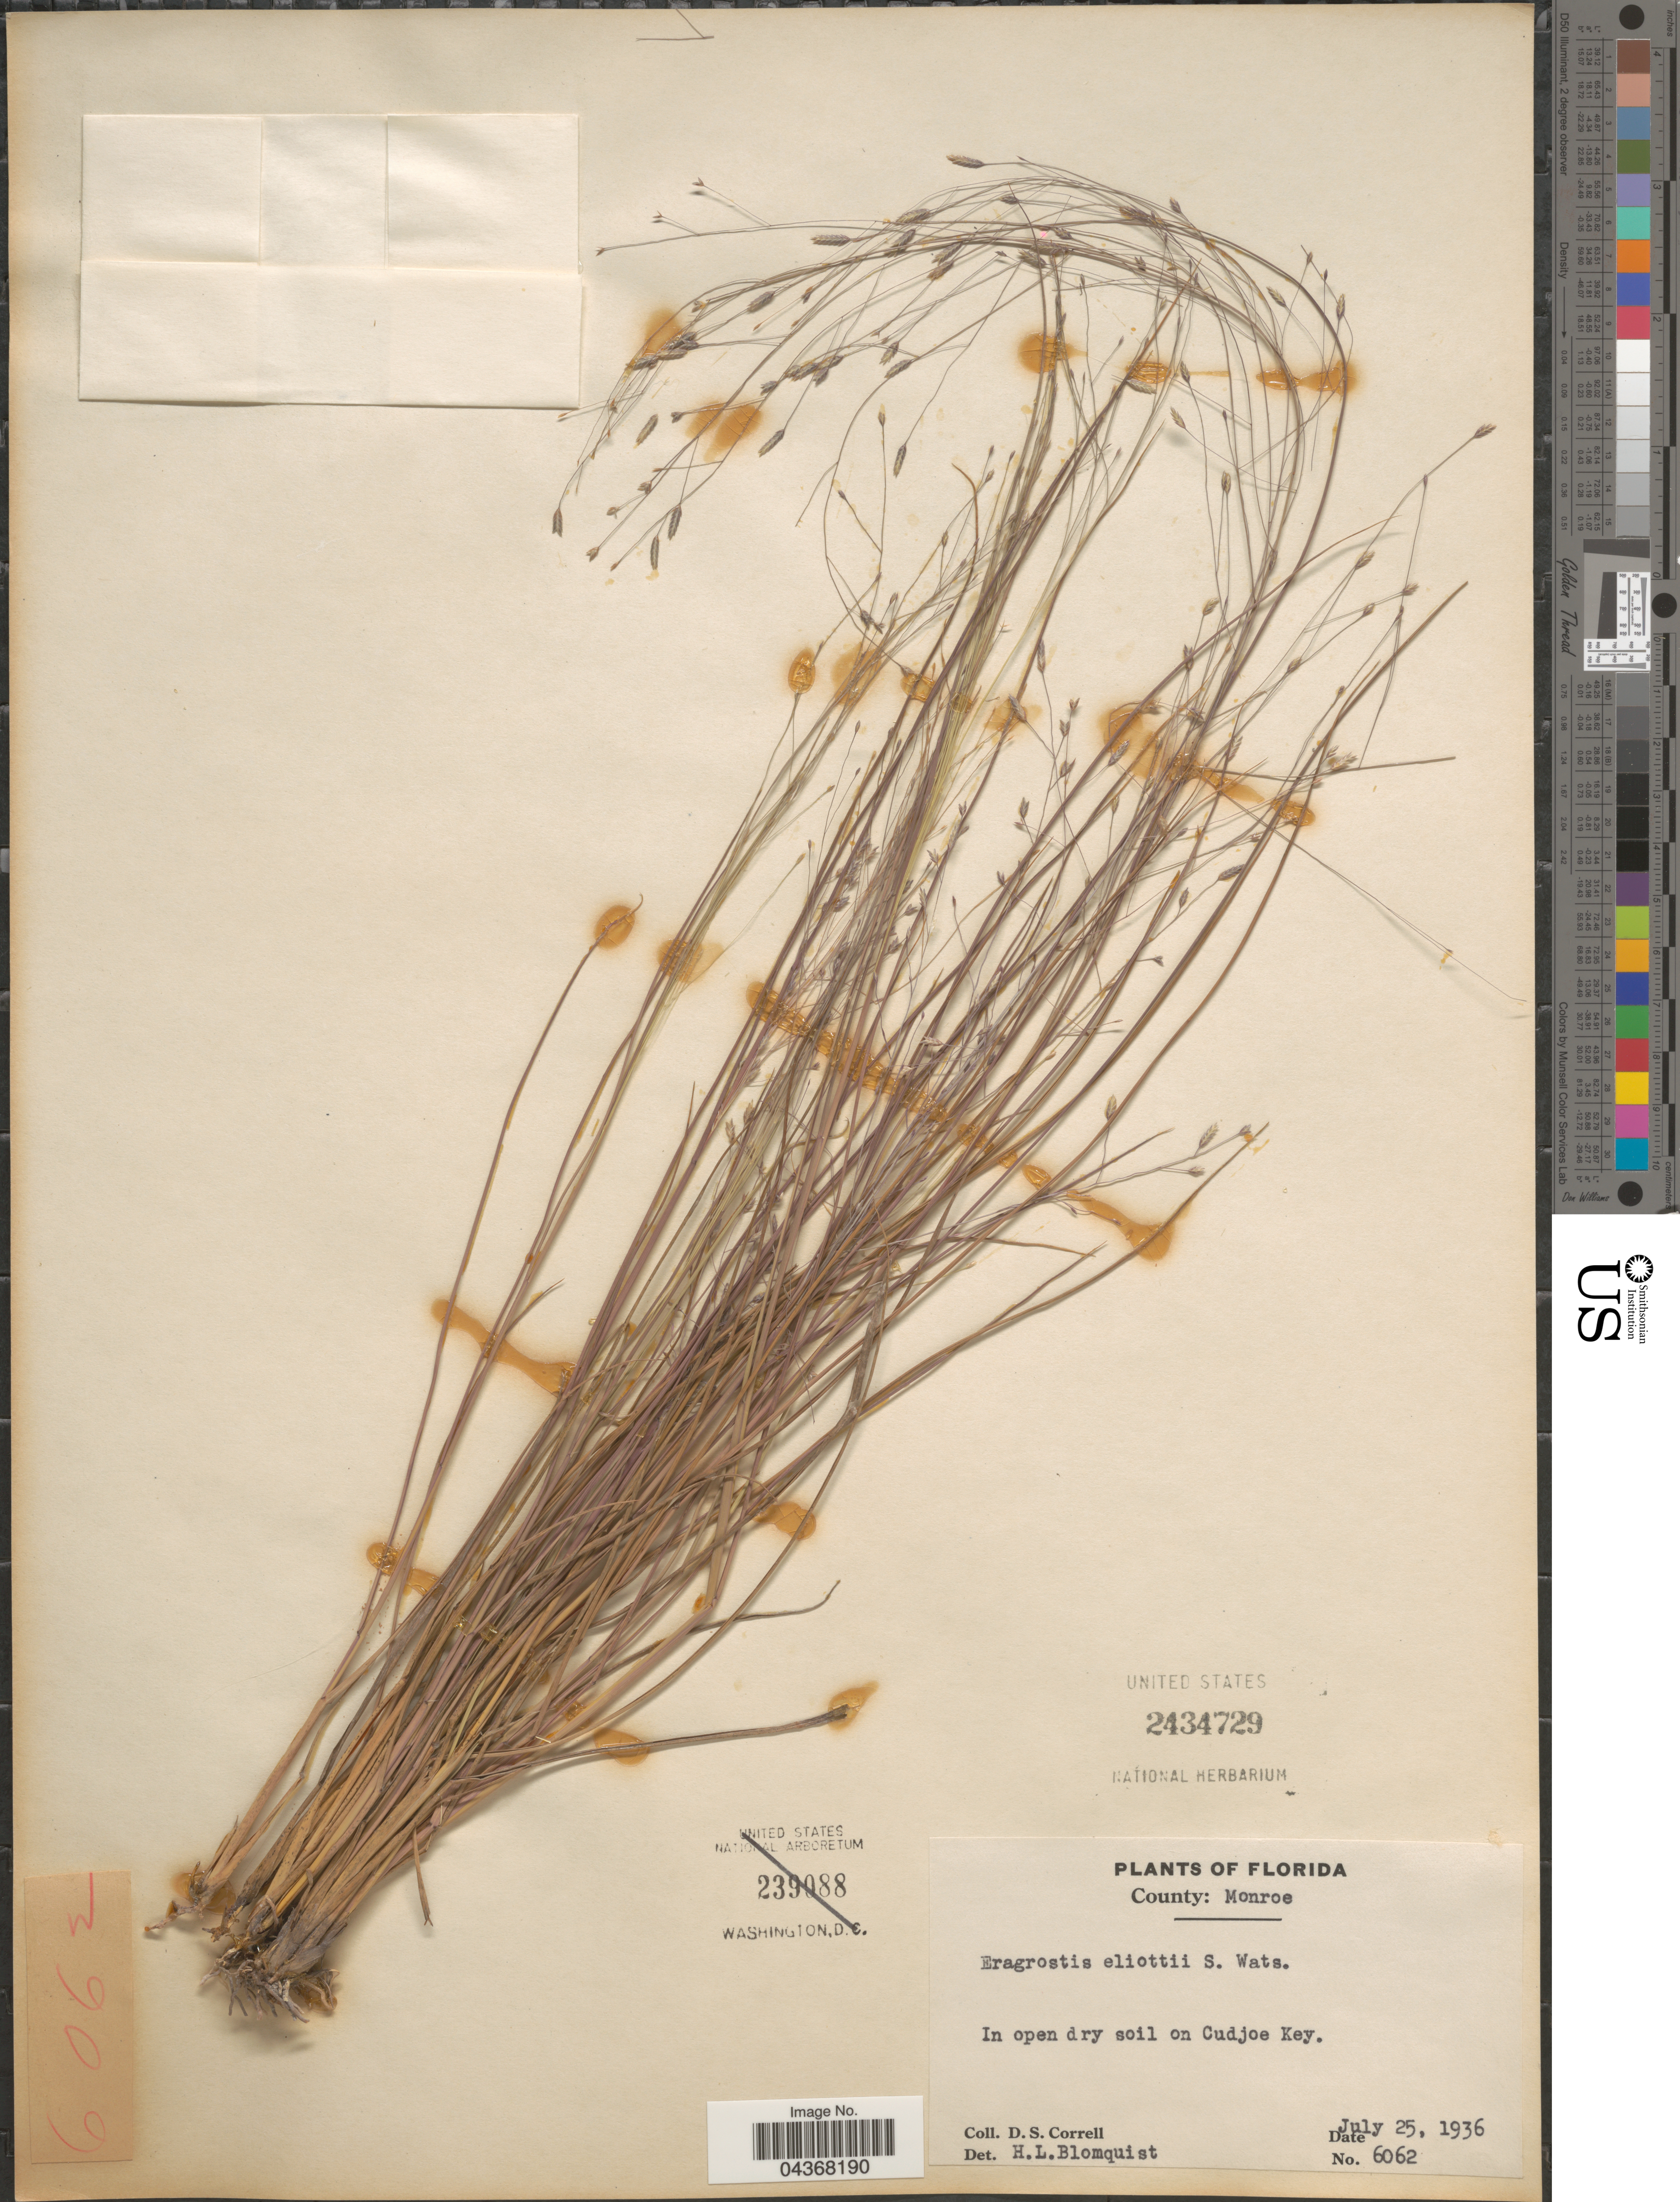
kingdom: Plantae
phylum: Tracheophyta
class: Liliopsida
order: Poales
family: Poaceae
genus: Eragrostis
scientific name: Eragrostis elliottii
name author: S. Watson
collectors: D. S. Correll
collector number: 6062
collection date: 1936-07-25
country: United States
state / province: Florida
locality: County: Monroe. In open dry soil on Cudjoe Key.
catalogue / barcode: US 2434729